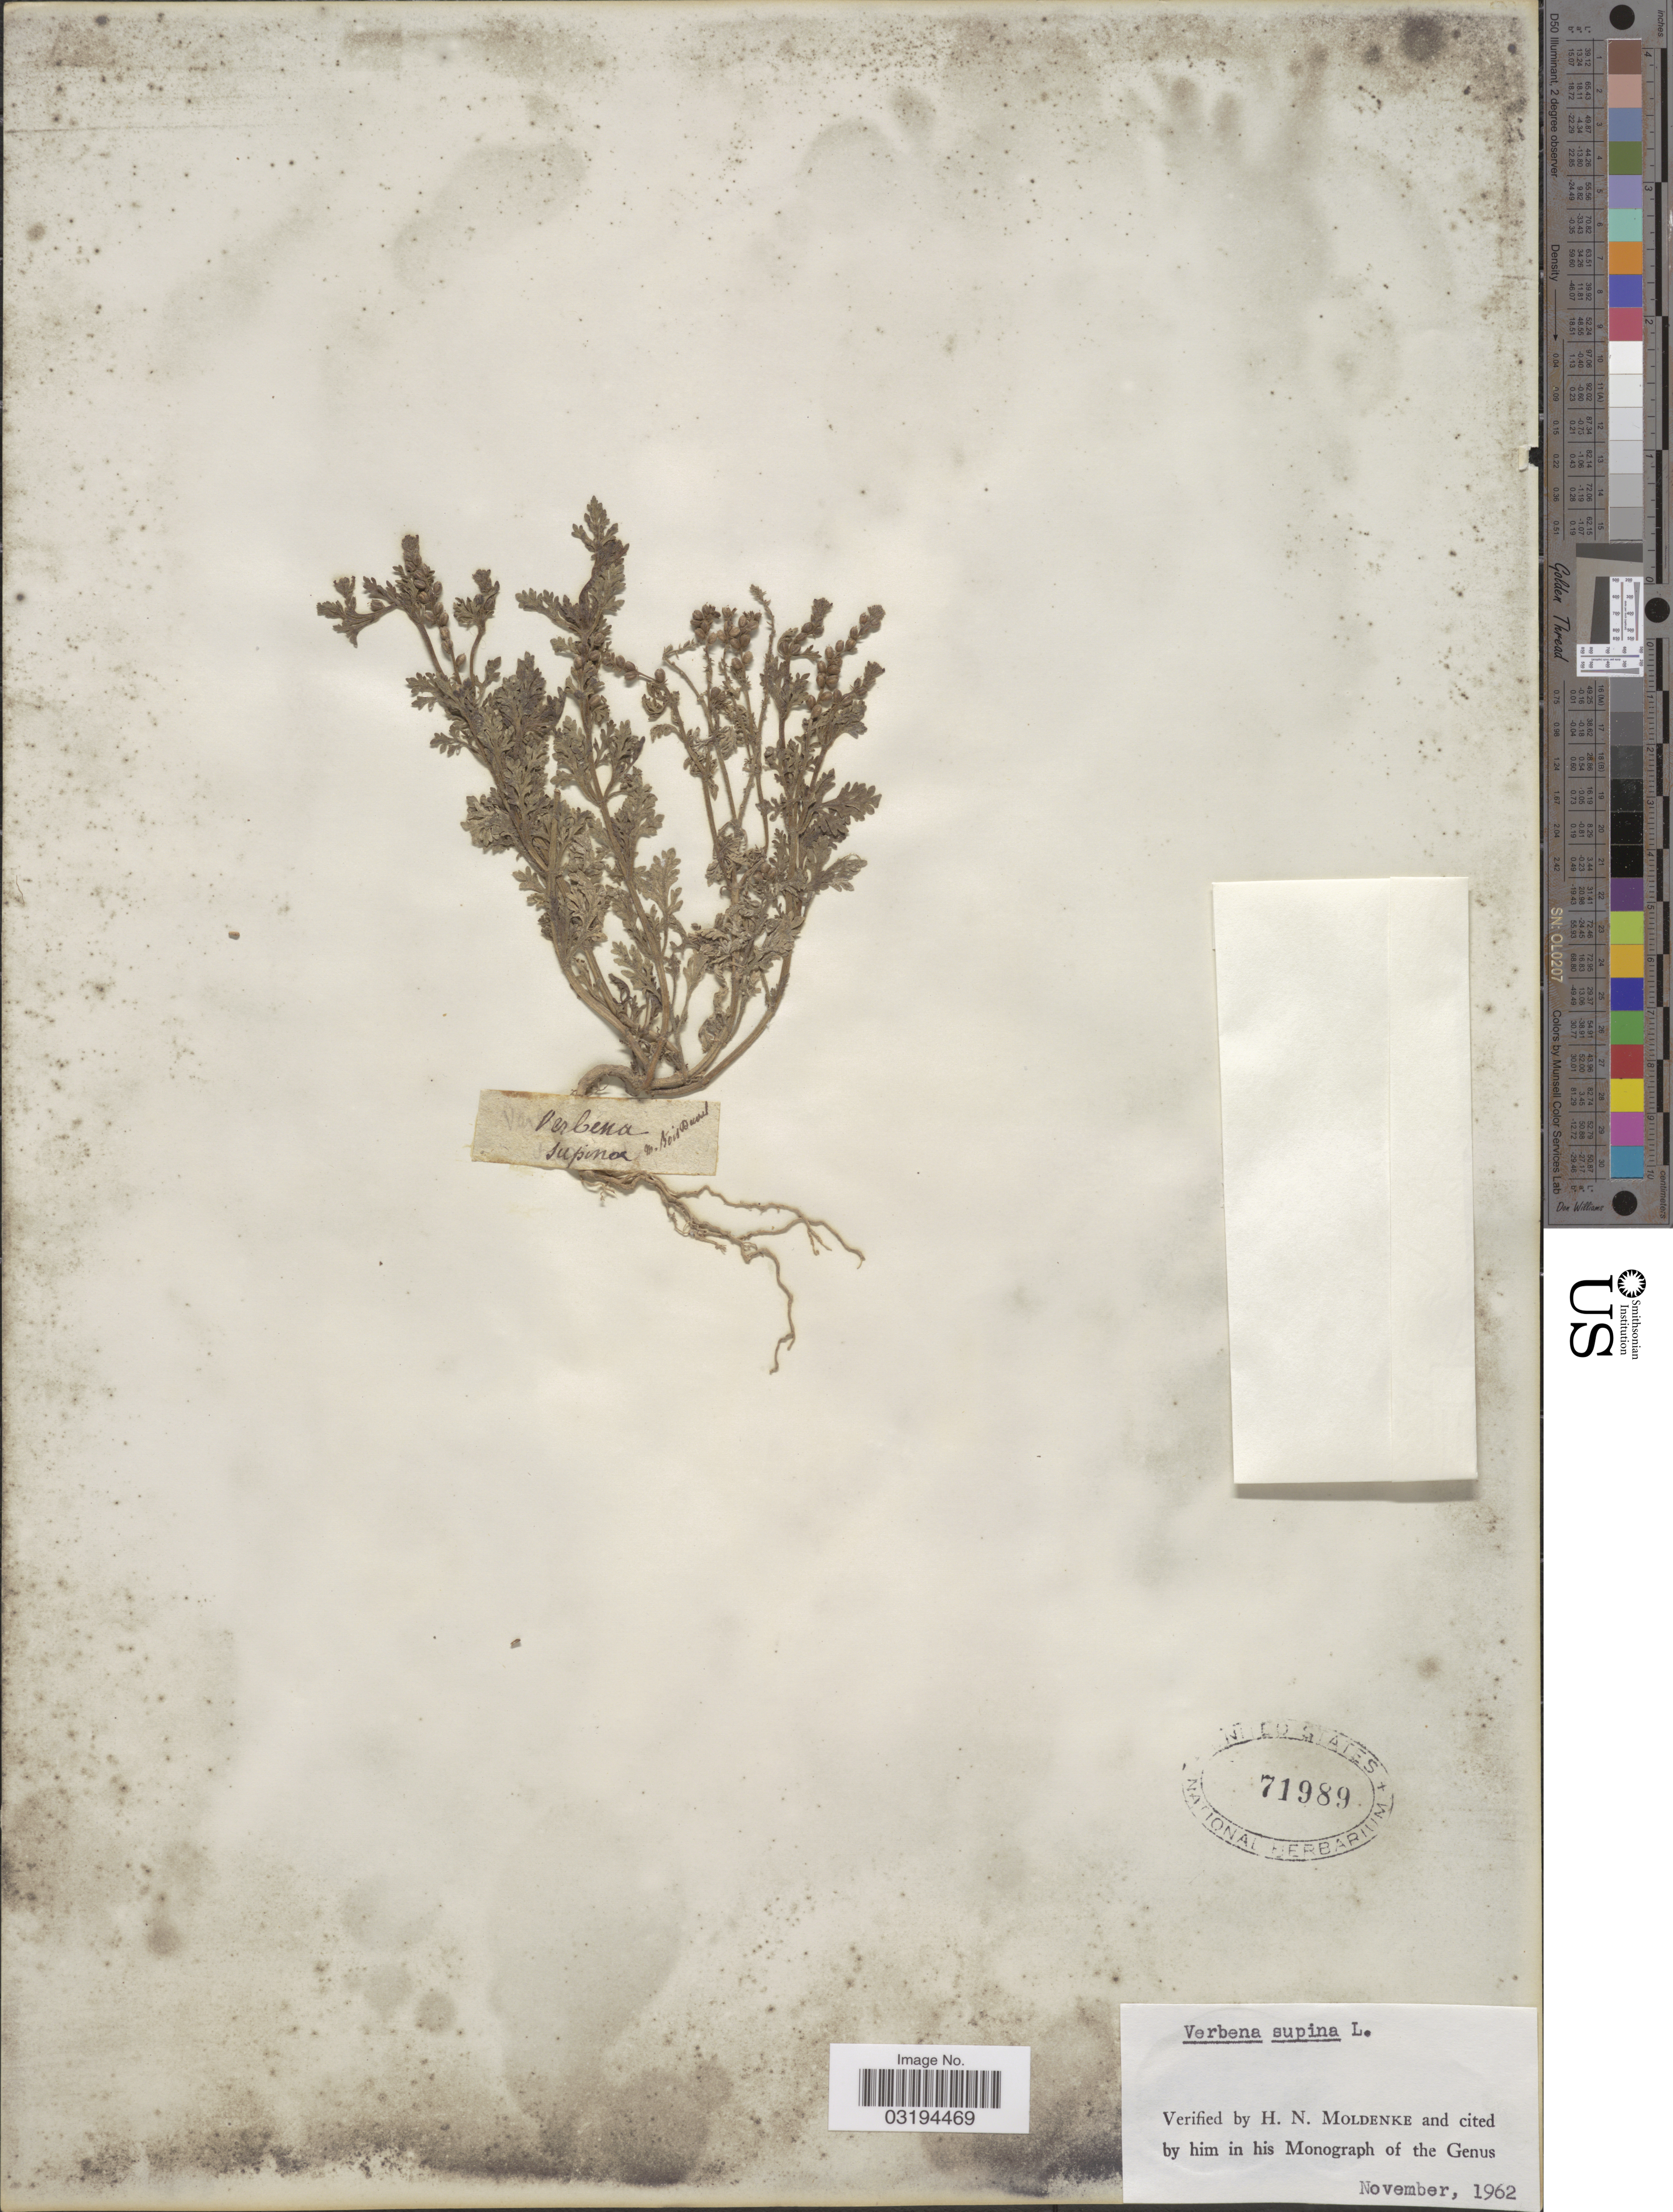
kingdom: Plantae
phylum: Tracheophyta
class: Magnoliopsida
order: Lamiales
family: Verbenaceae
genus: Verbena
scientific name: Verbena supina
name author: L.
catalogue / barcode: US 71989